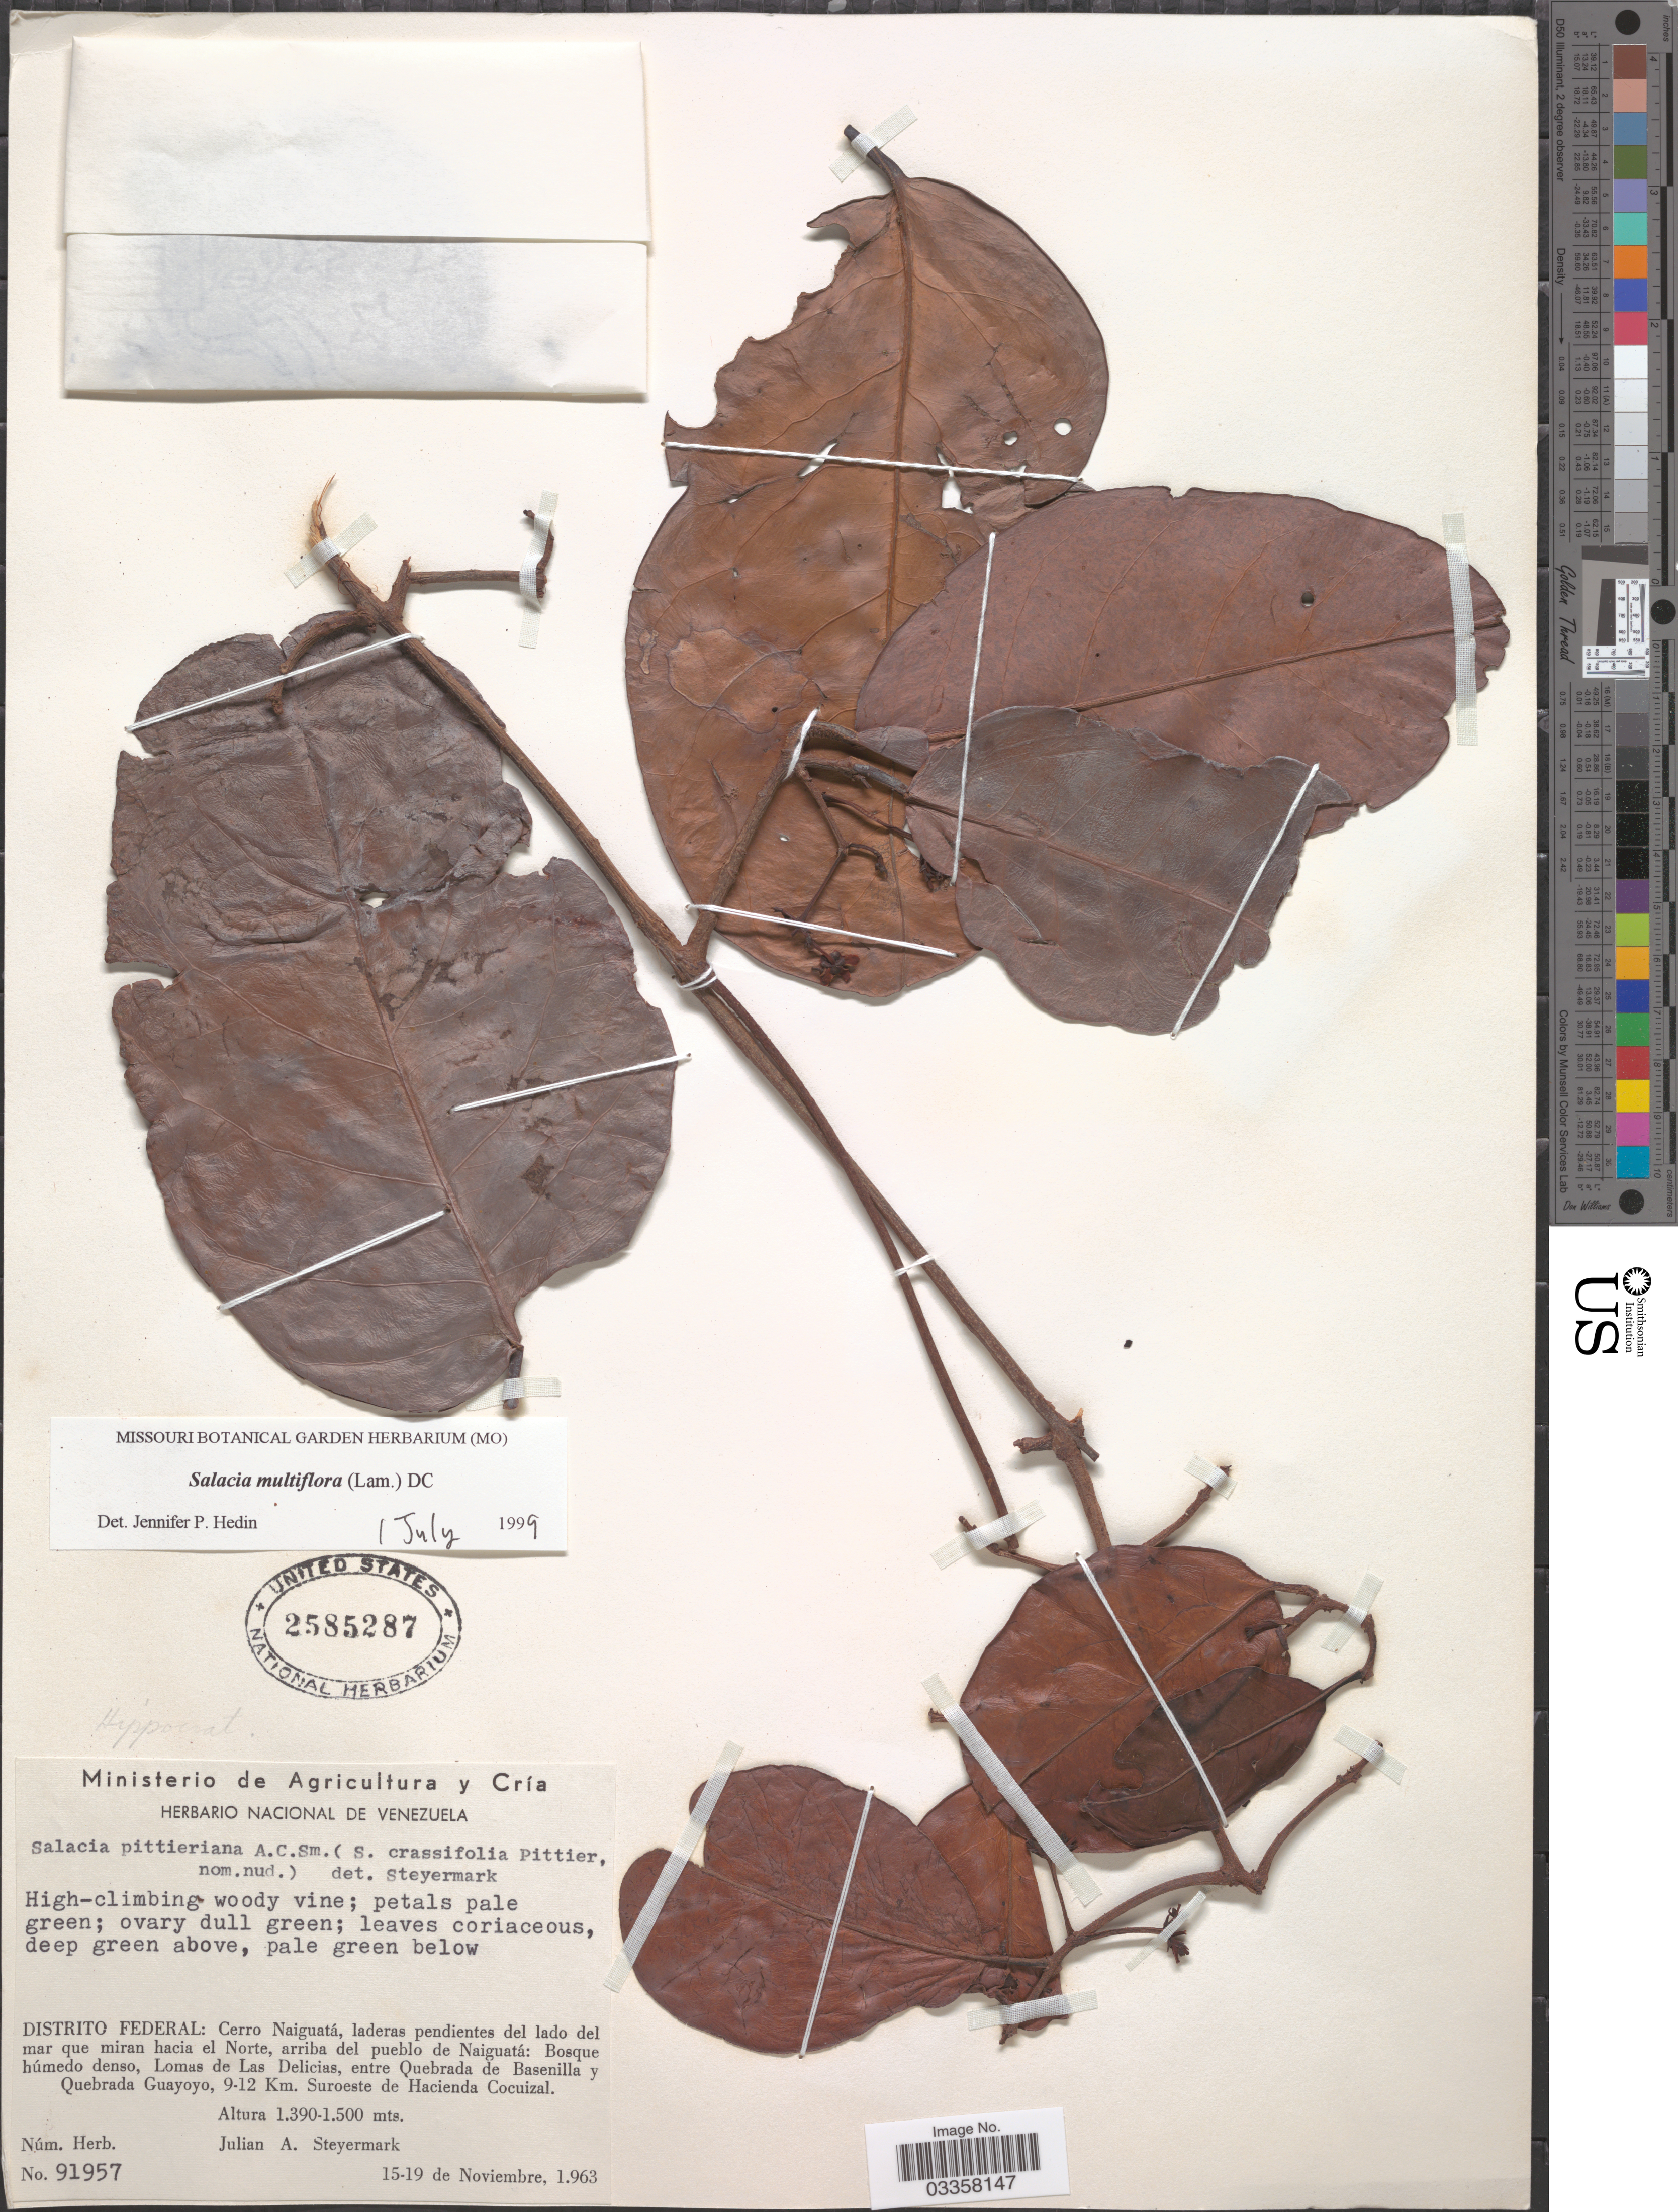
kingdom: Plantae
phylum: Tracheophyta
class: Magnoliopsida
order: Celastrales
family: Celastraceae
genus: Salacia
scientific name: Salacia multiflora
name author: (Lam.) DC.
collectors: J. Steyermark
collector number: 91957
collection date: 1963-11-15/1963-11-19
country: Venezuela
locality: Distrito Federal: Cerro Naiguatá, laderas pendientes del lado del mar que miran hacia el Norte, arriba del pueblo de Naiguatá: Bosque húmedo denso, Lomas de Las Delicias, entre Quebrada de Basenilla y Quebrada Guayoyo, 9-12 Km. Suroeste de Hacienda Cocuizal.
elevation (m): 1390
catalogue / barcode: US 2585287